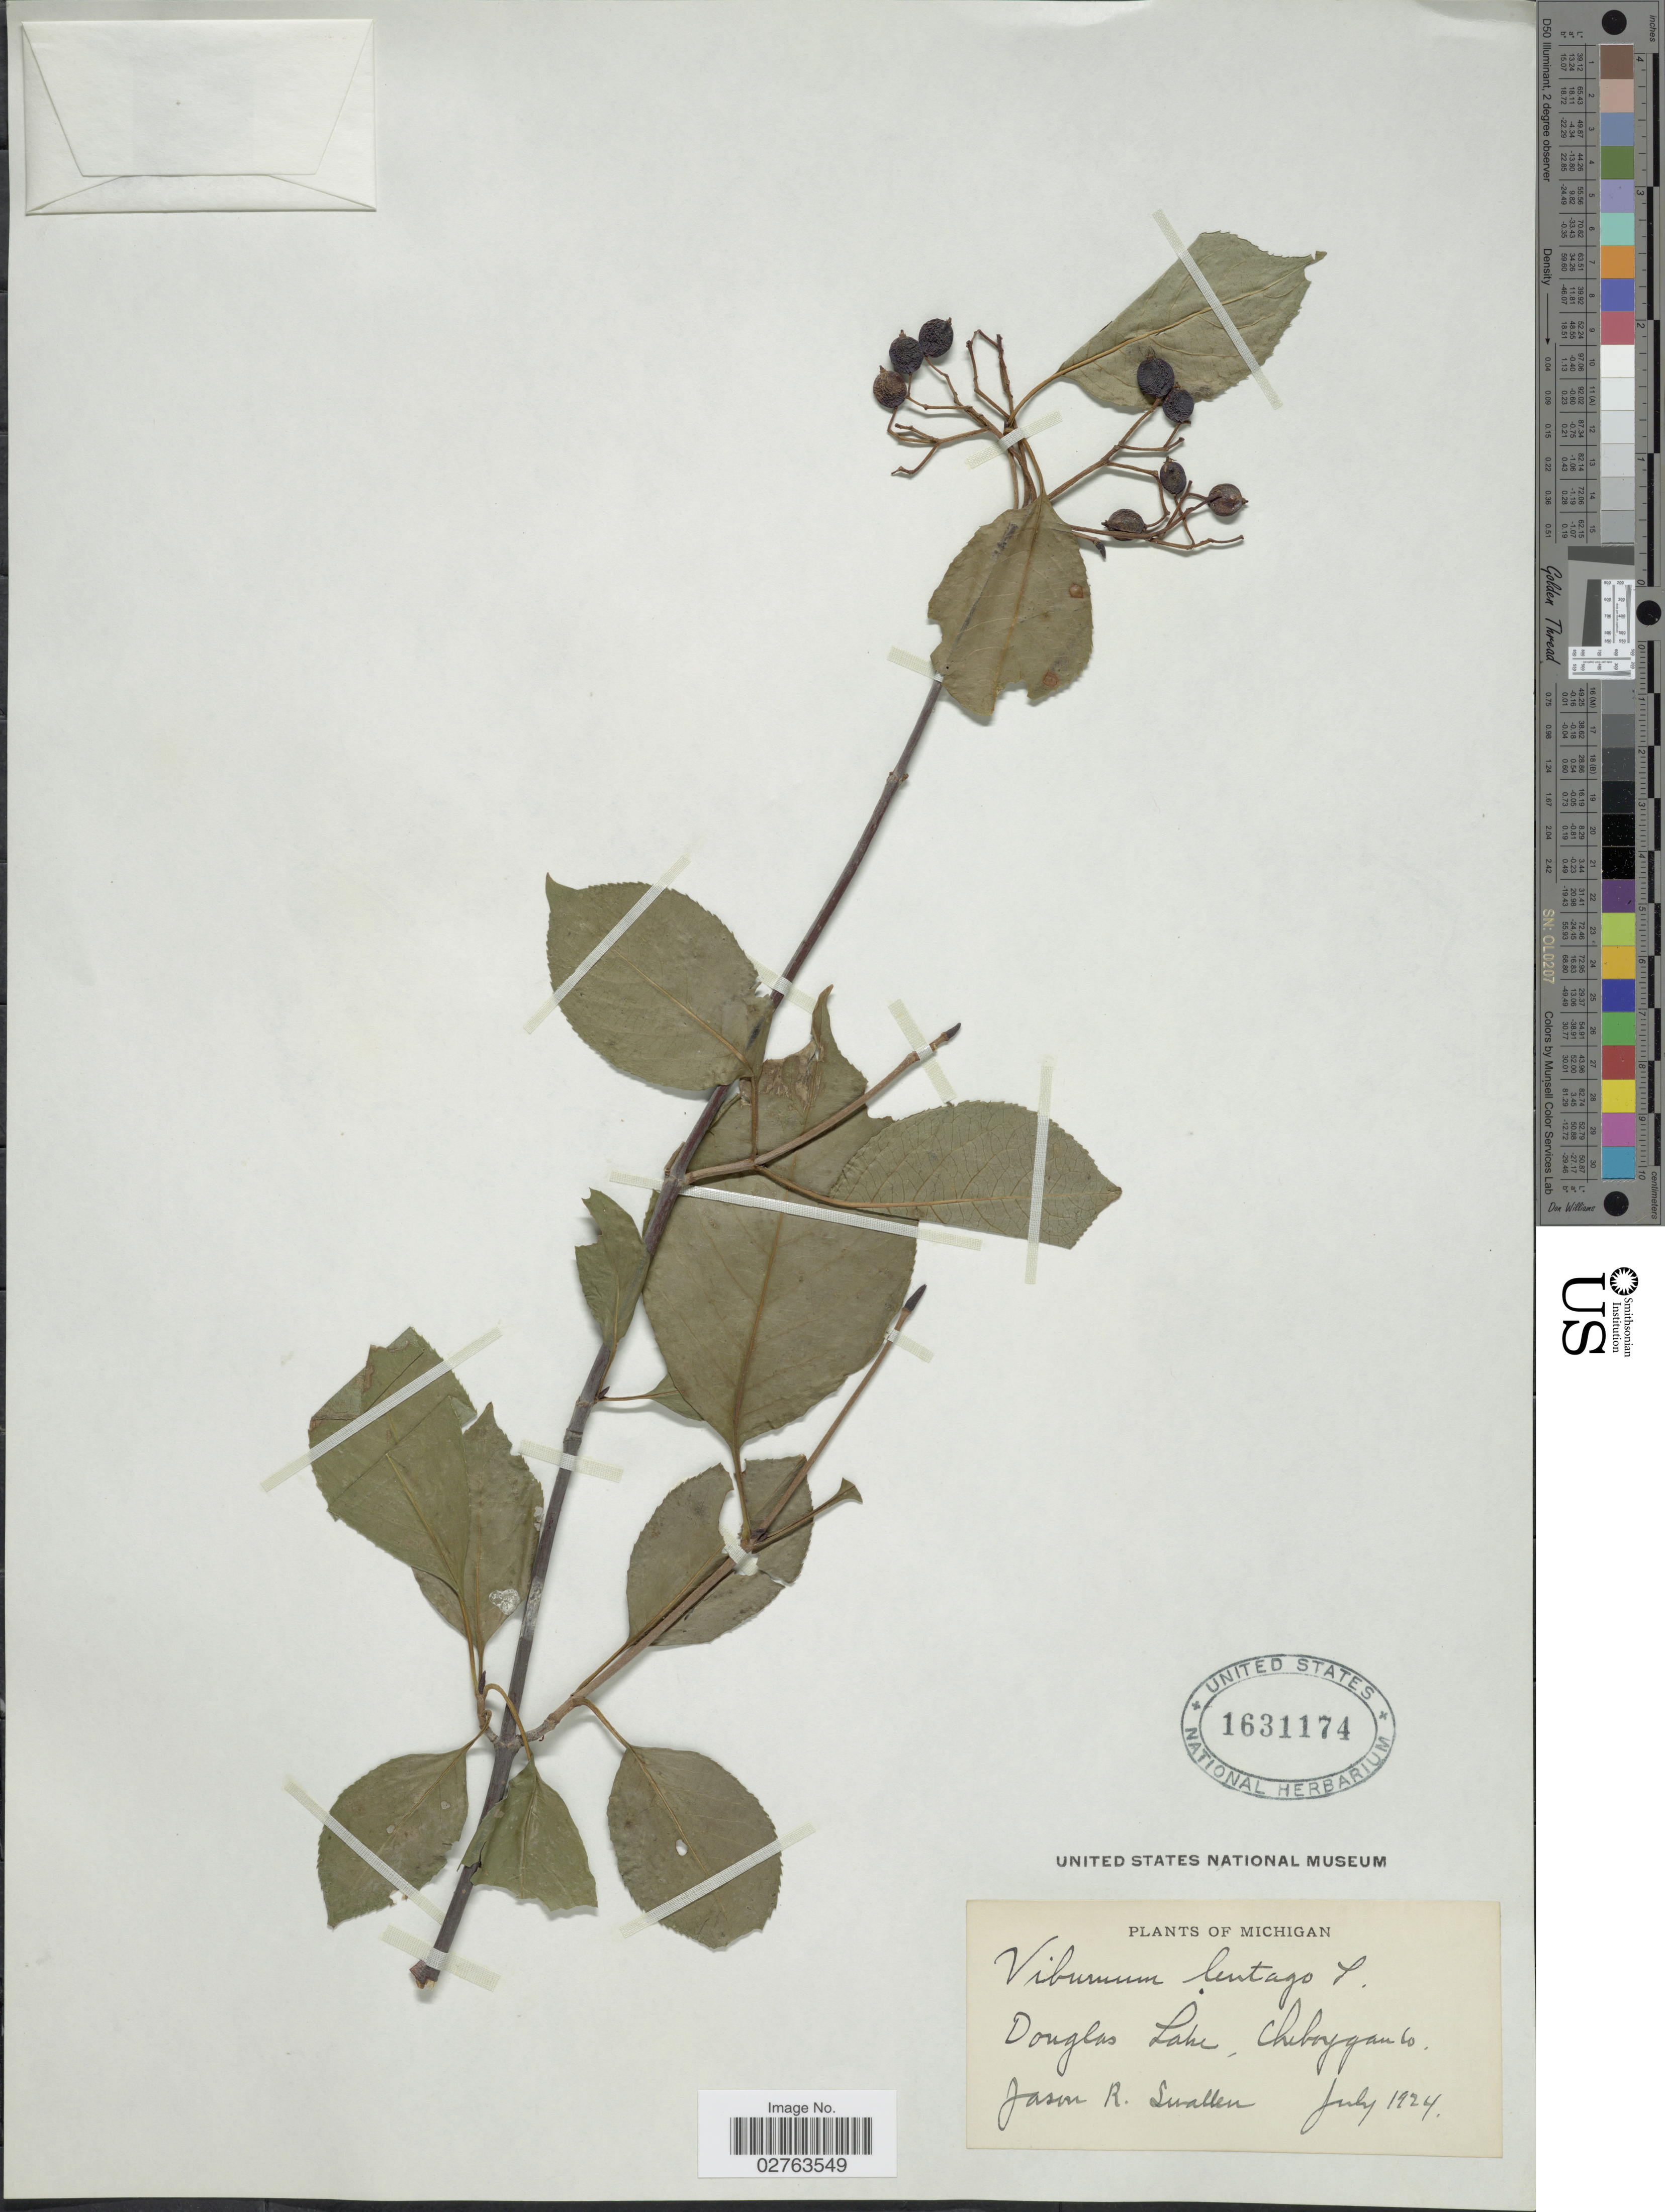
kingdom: Plantae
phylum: Tracheophyta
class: Magnoliopsida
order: Dipsacales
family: Viburnaceae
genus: Viburnum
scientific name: Viburnum lentago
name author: L.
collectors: J. R. Swallen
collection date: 1924-07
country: United States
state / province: Michigan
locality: Douglas Lake, Cheboygan Co.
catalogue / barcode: US 1631174